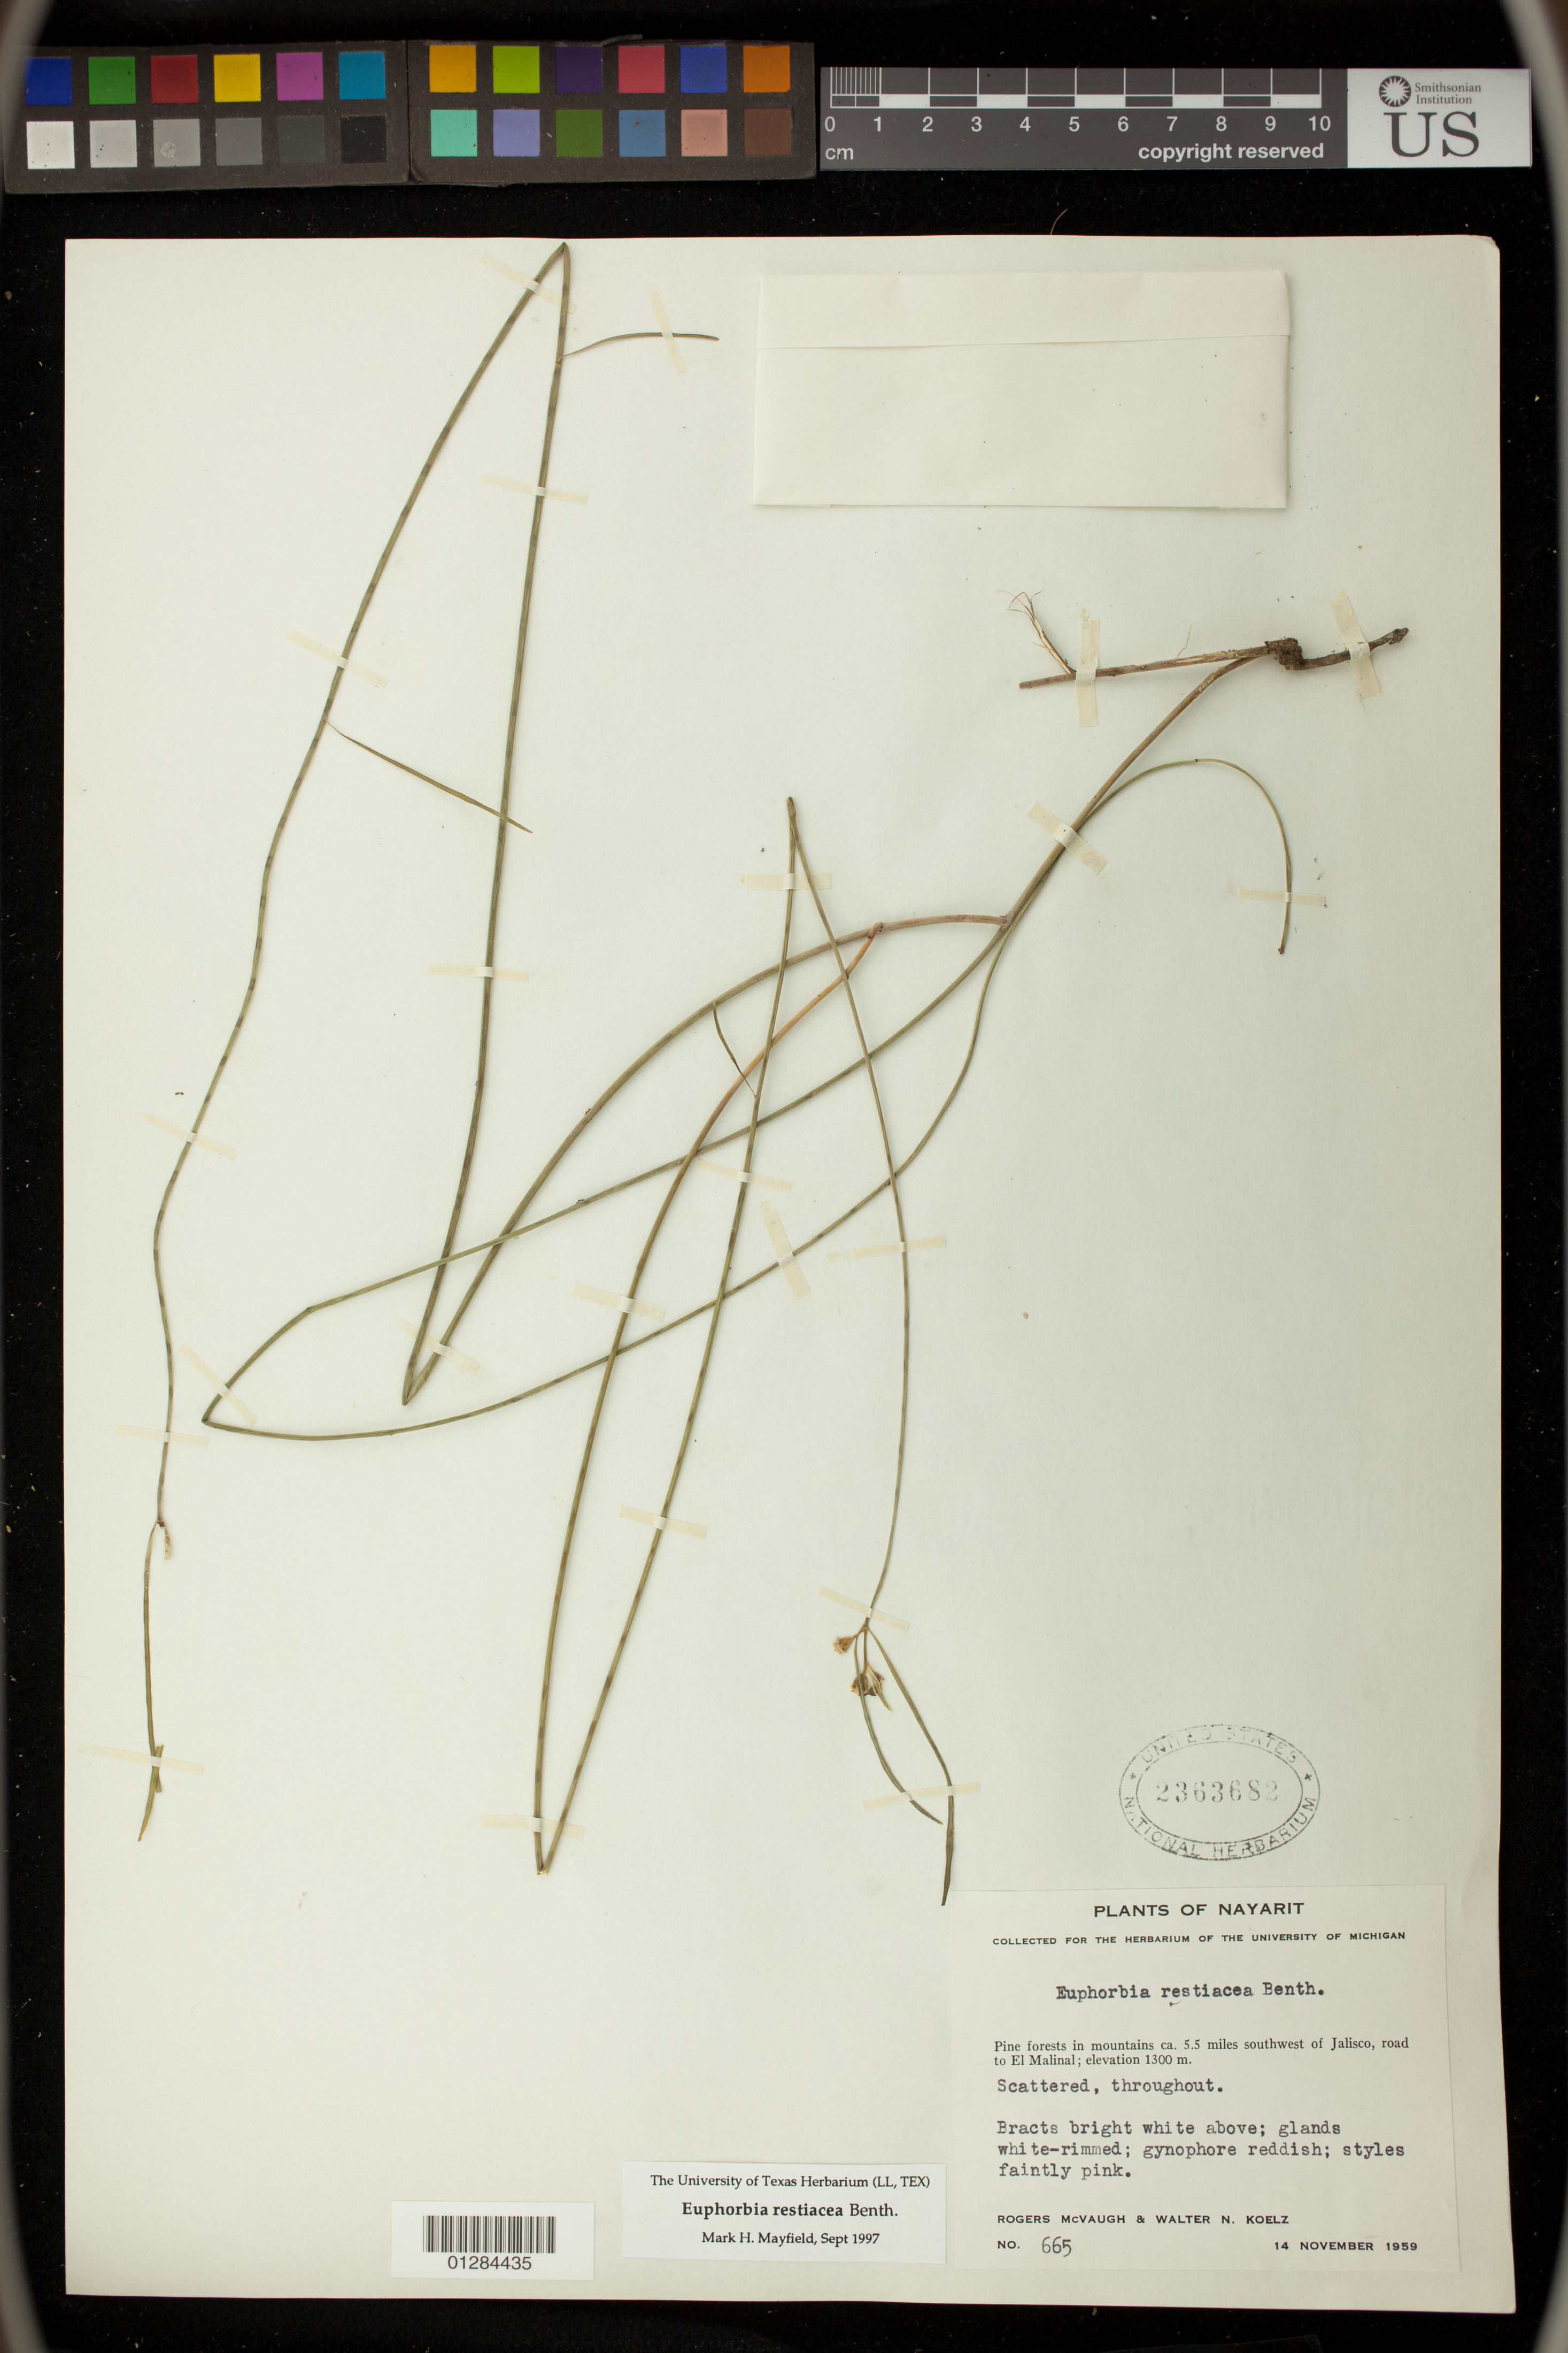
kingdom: Plantae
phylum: Tracheophyta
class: Magnoliopsida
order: Malpighiales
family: Euphorbiaceae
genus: Euphorbia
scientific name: Euphorbia restiacea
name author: Benth.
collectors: R. McVaugh & W. N. Koelz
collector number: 665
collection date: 1959-11-14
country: Mexico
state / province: Nayarit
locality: Mountains ca. 5.5 miles southwest of Jalisco, road to El Malinal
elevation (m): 1300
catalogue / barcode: US 2363682